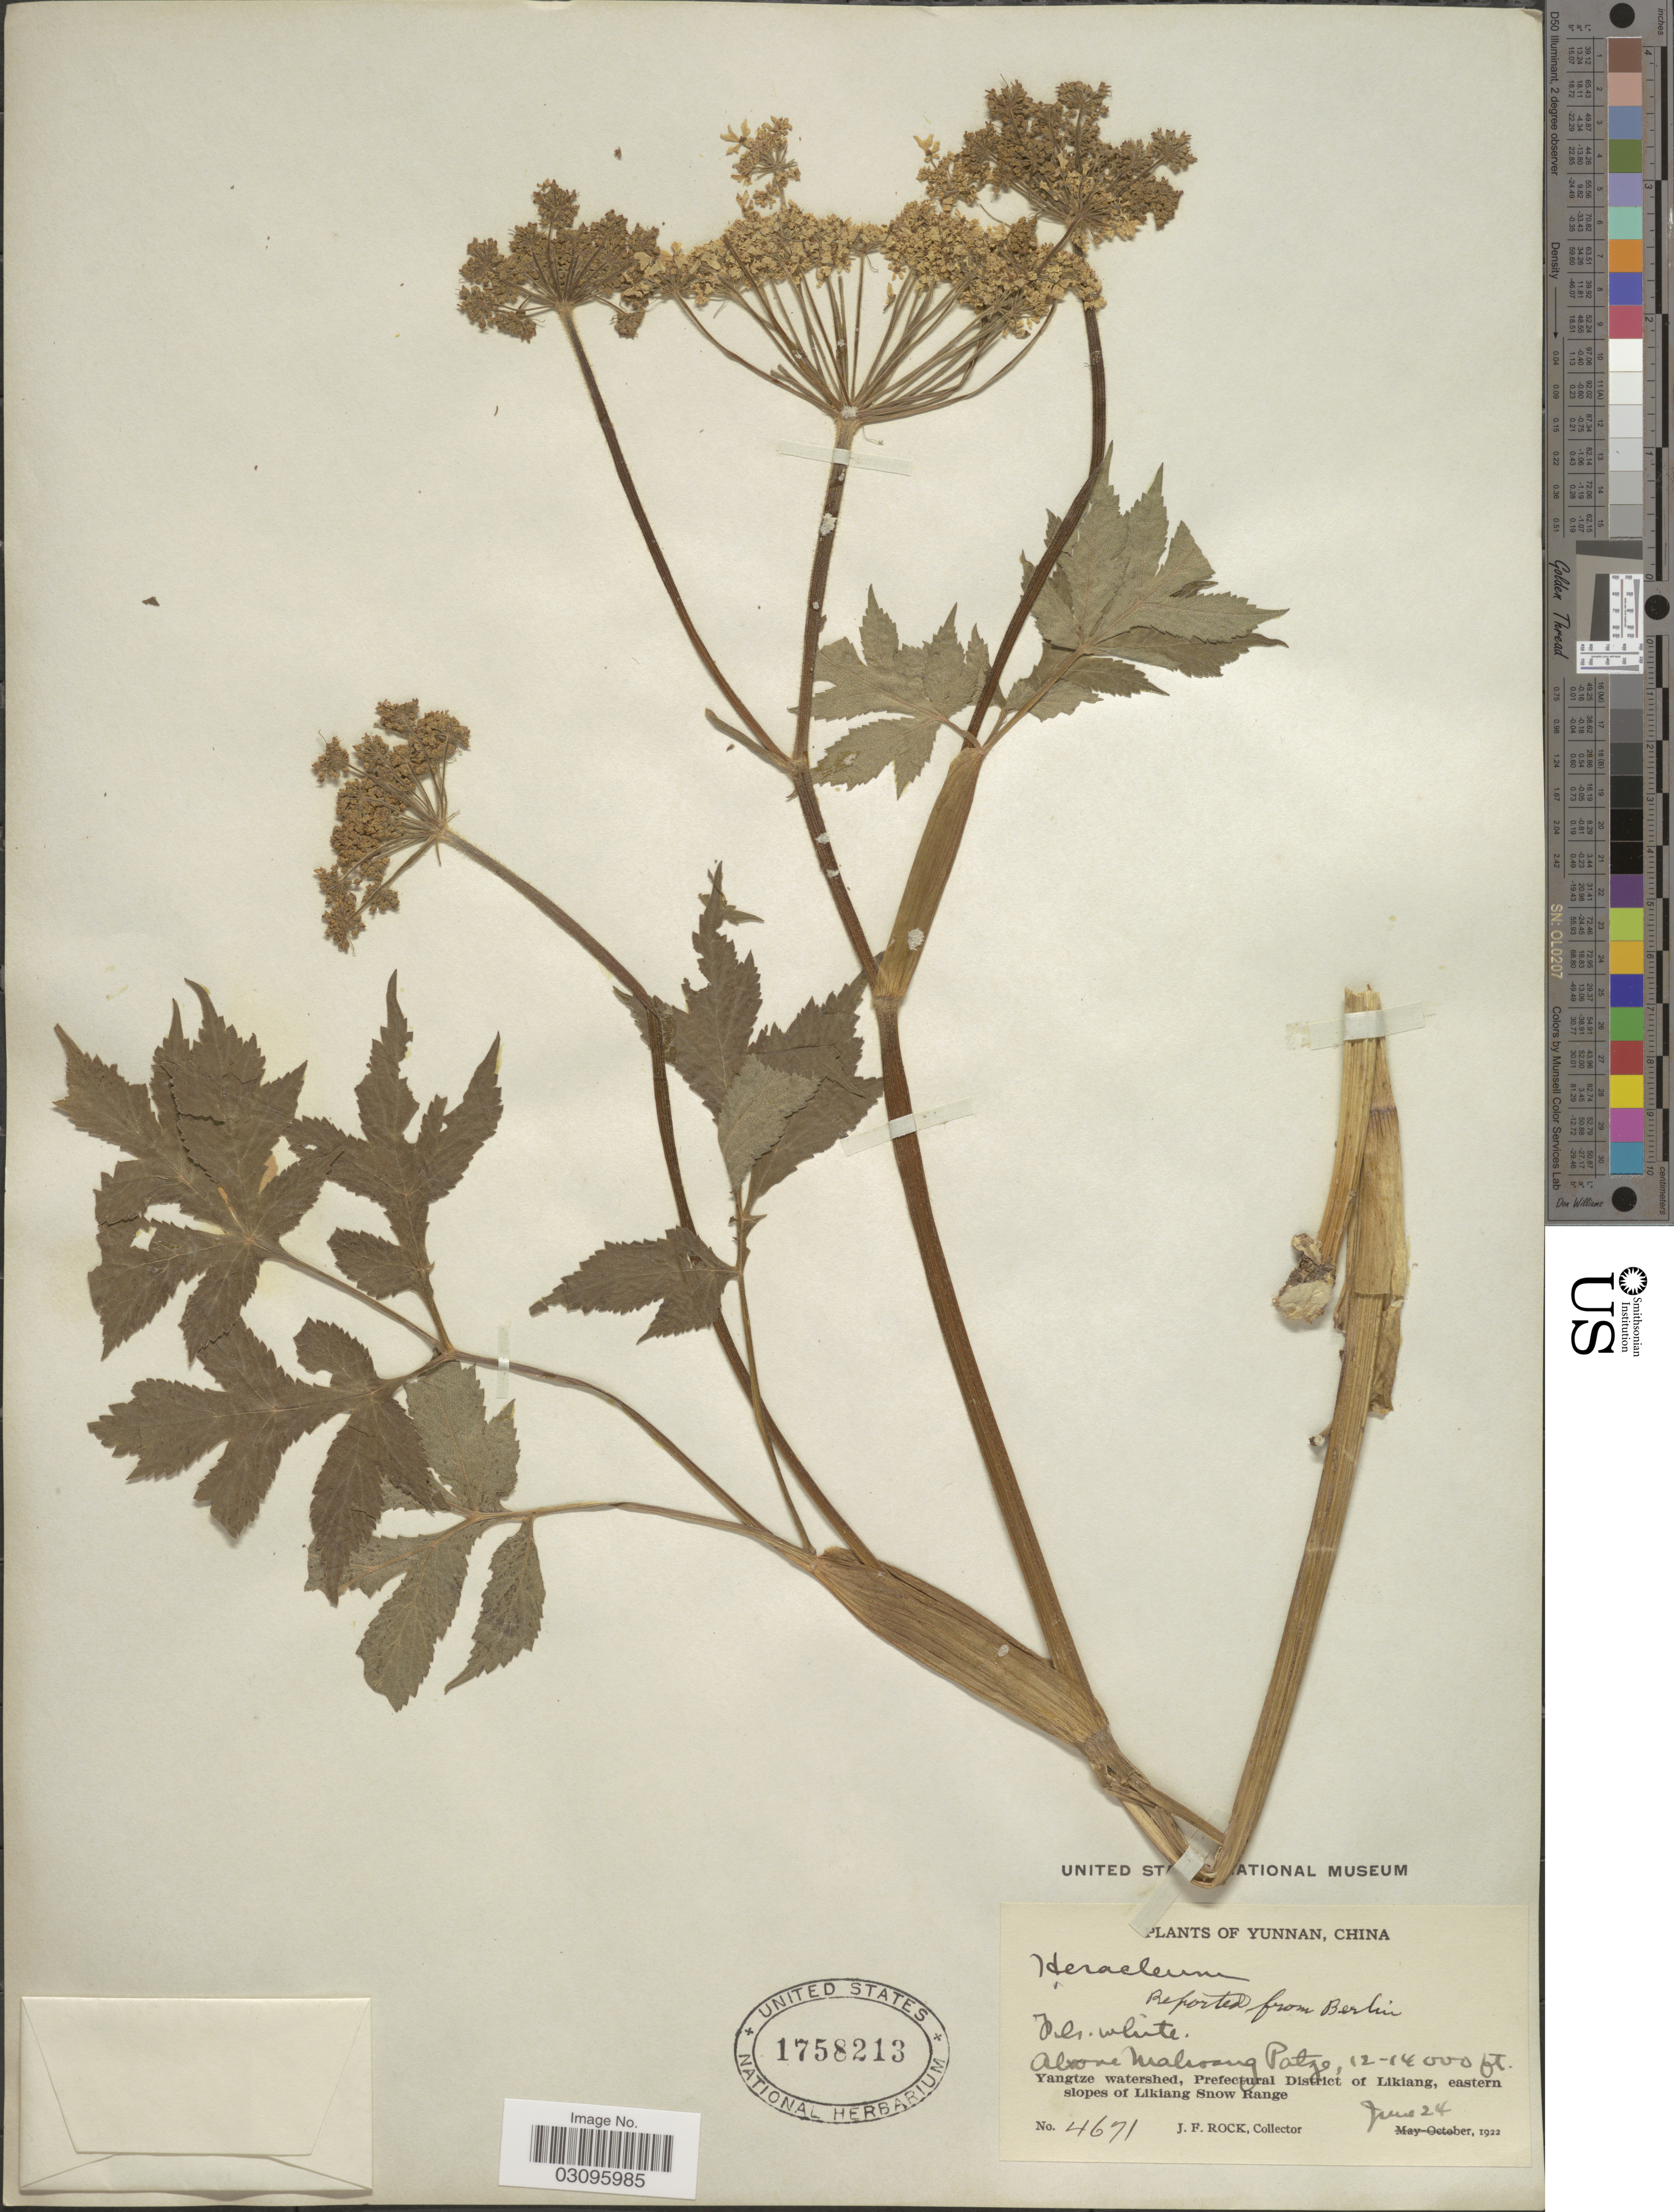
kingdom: Plantae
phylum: Tracheophyta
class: Magnoliopsida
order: Apiales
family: Apiaceae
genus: Heracleum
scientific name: Heracleum sp.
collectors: J. Rock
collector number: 4671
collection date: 1922-06-24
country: China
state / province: Yunnan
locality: Above Makong Patze. Yangtze watershed, Prefectural District of Likiang, eastern slopes of Likiang Snow Range.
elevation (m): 3658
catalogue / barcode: US 1758213